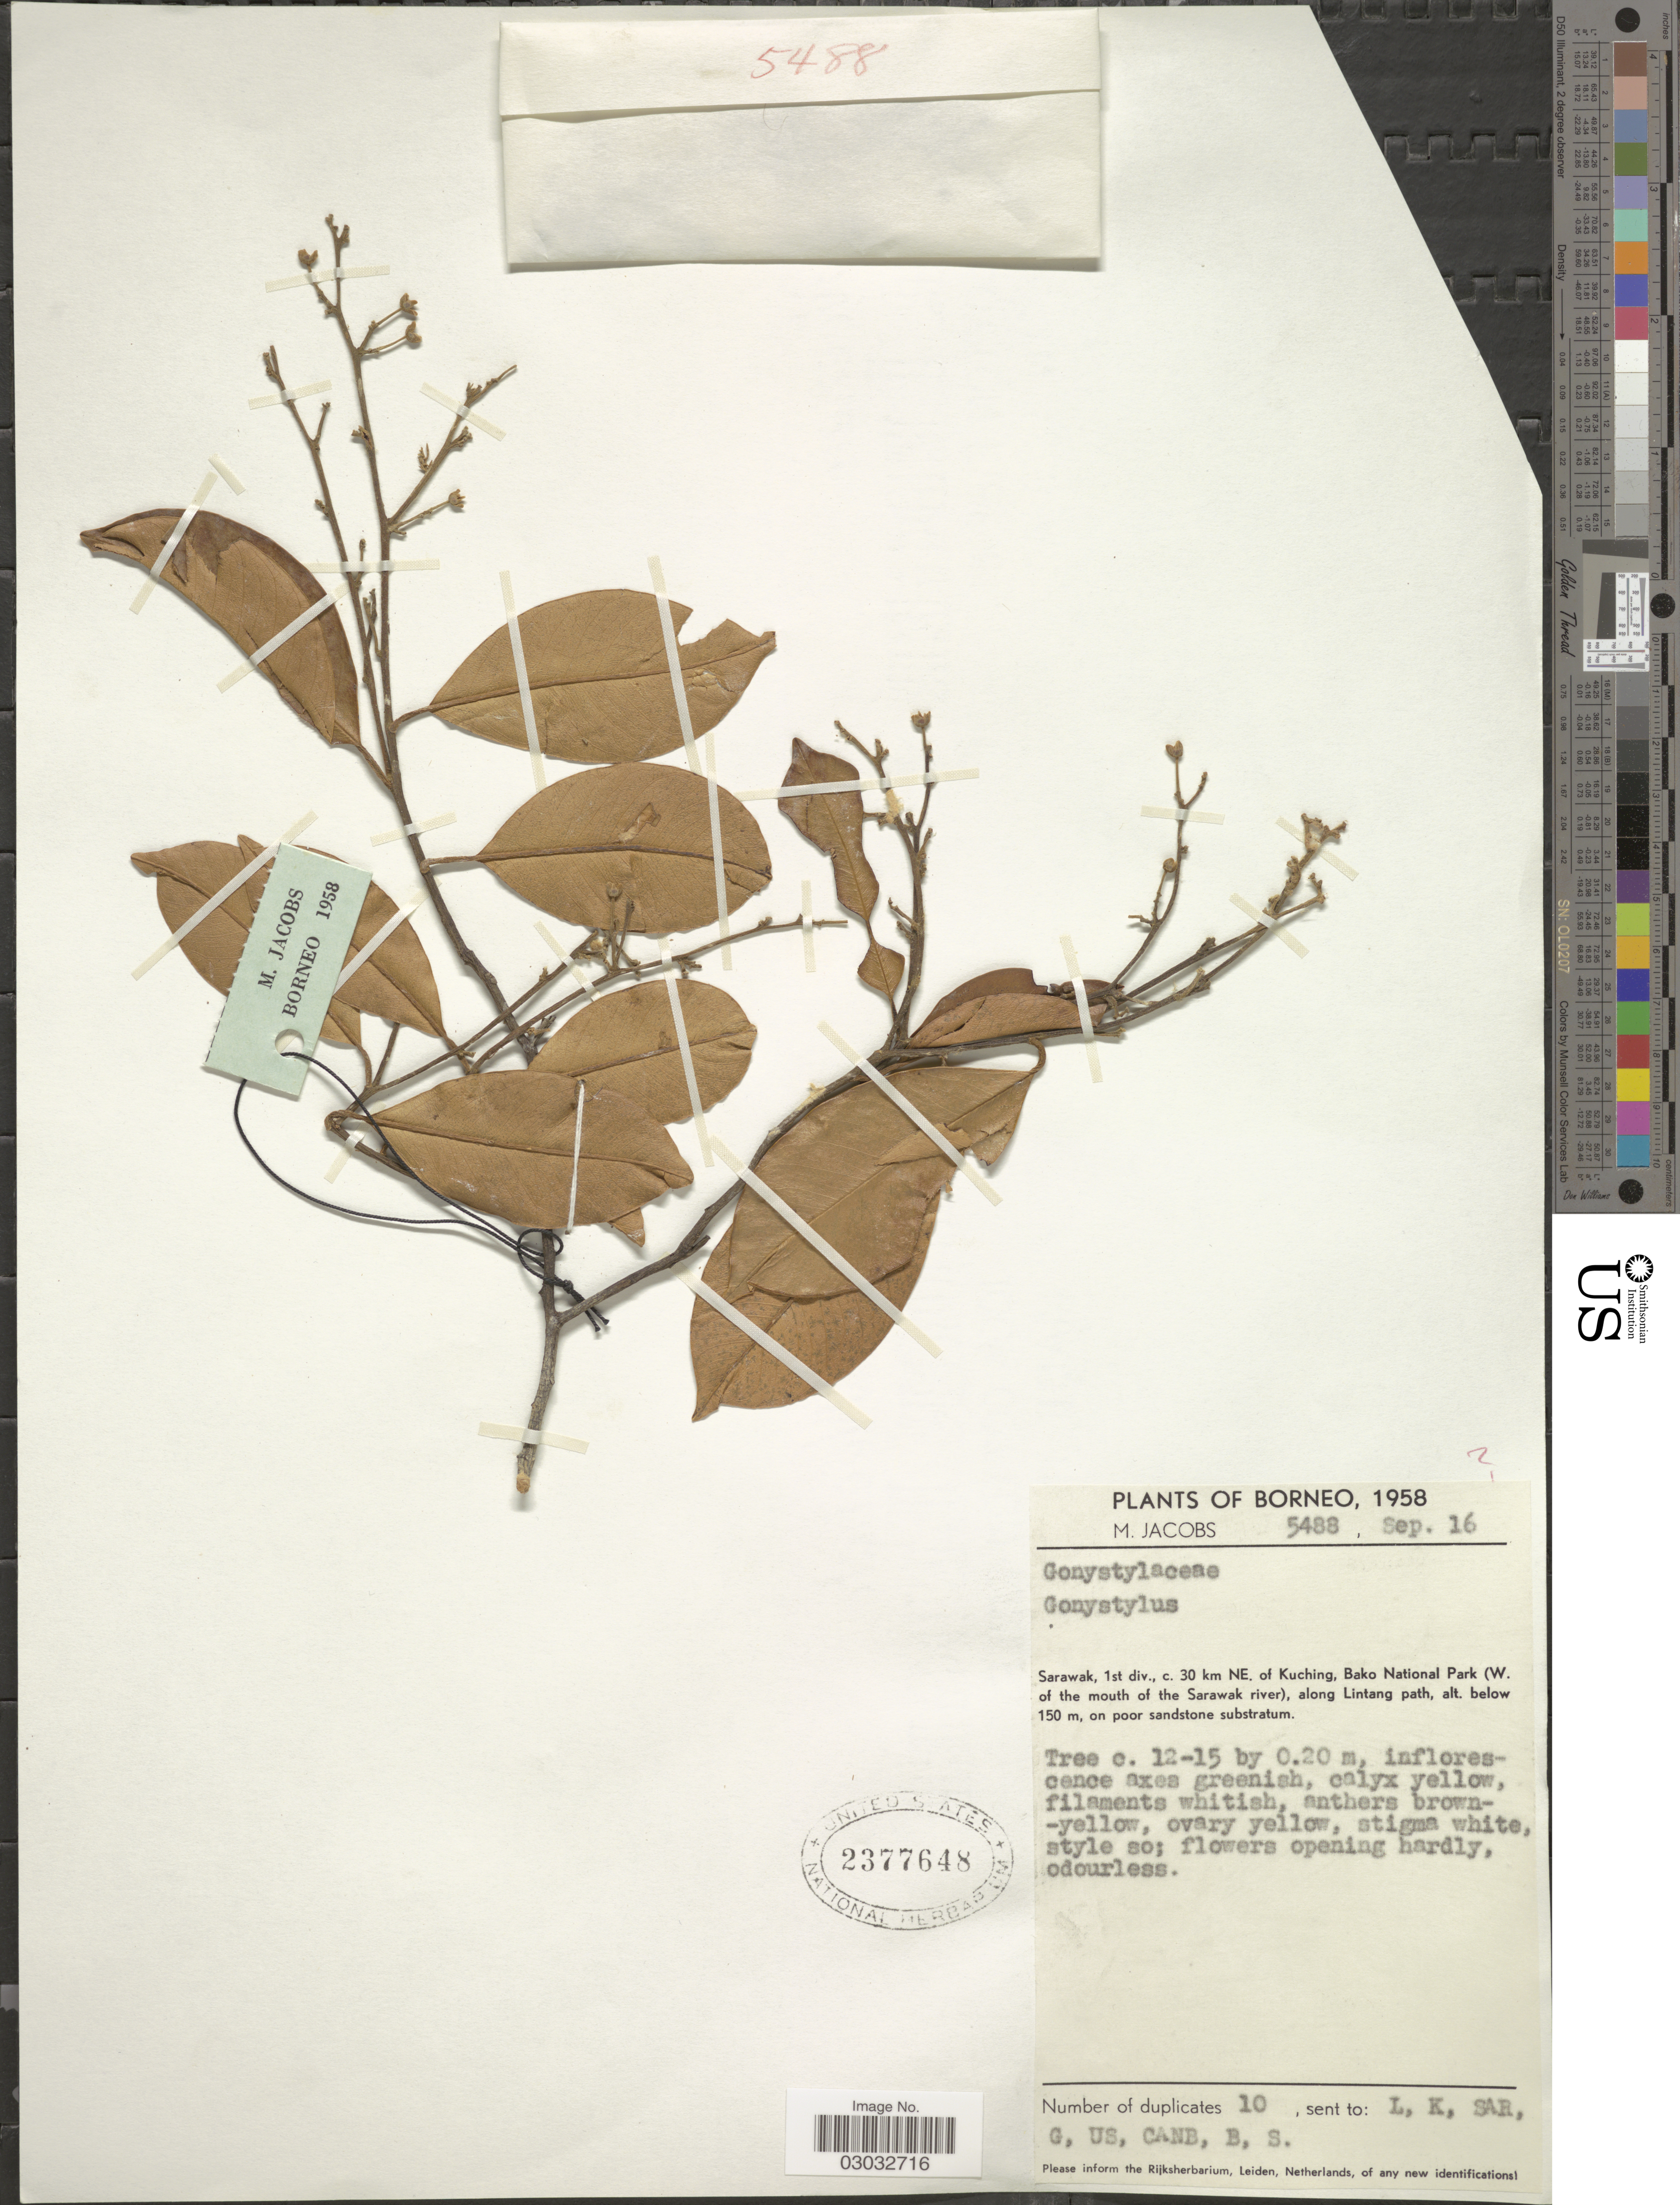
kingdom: Plantae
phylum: Tracheophyta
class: Magnoliopsida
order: Malvales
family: Thymelaeaceae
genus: Gonystylus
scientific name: Gonystylus sp.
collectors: M. Jacobs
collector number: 5488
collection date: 1958-09-16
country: Malaysia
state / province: Sarawak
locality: Borneo. 1st div., c. 30 km NE. of Kuching, Bako National Park (W. of the mouth of the Sarawak river), along Lintang path.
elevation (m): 150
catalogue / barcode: US 2377648